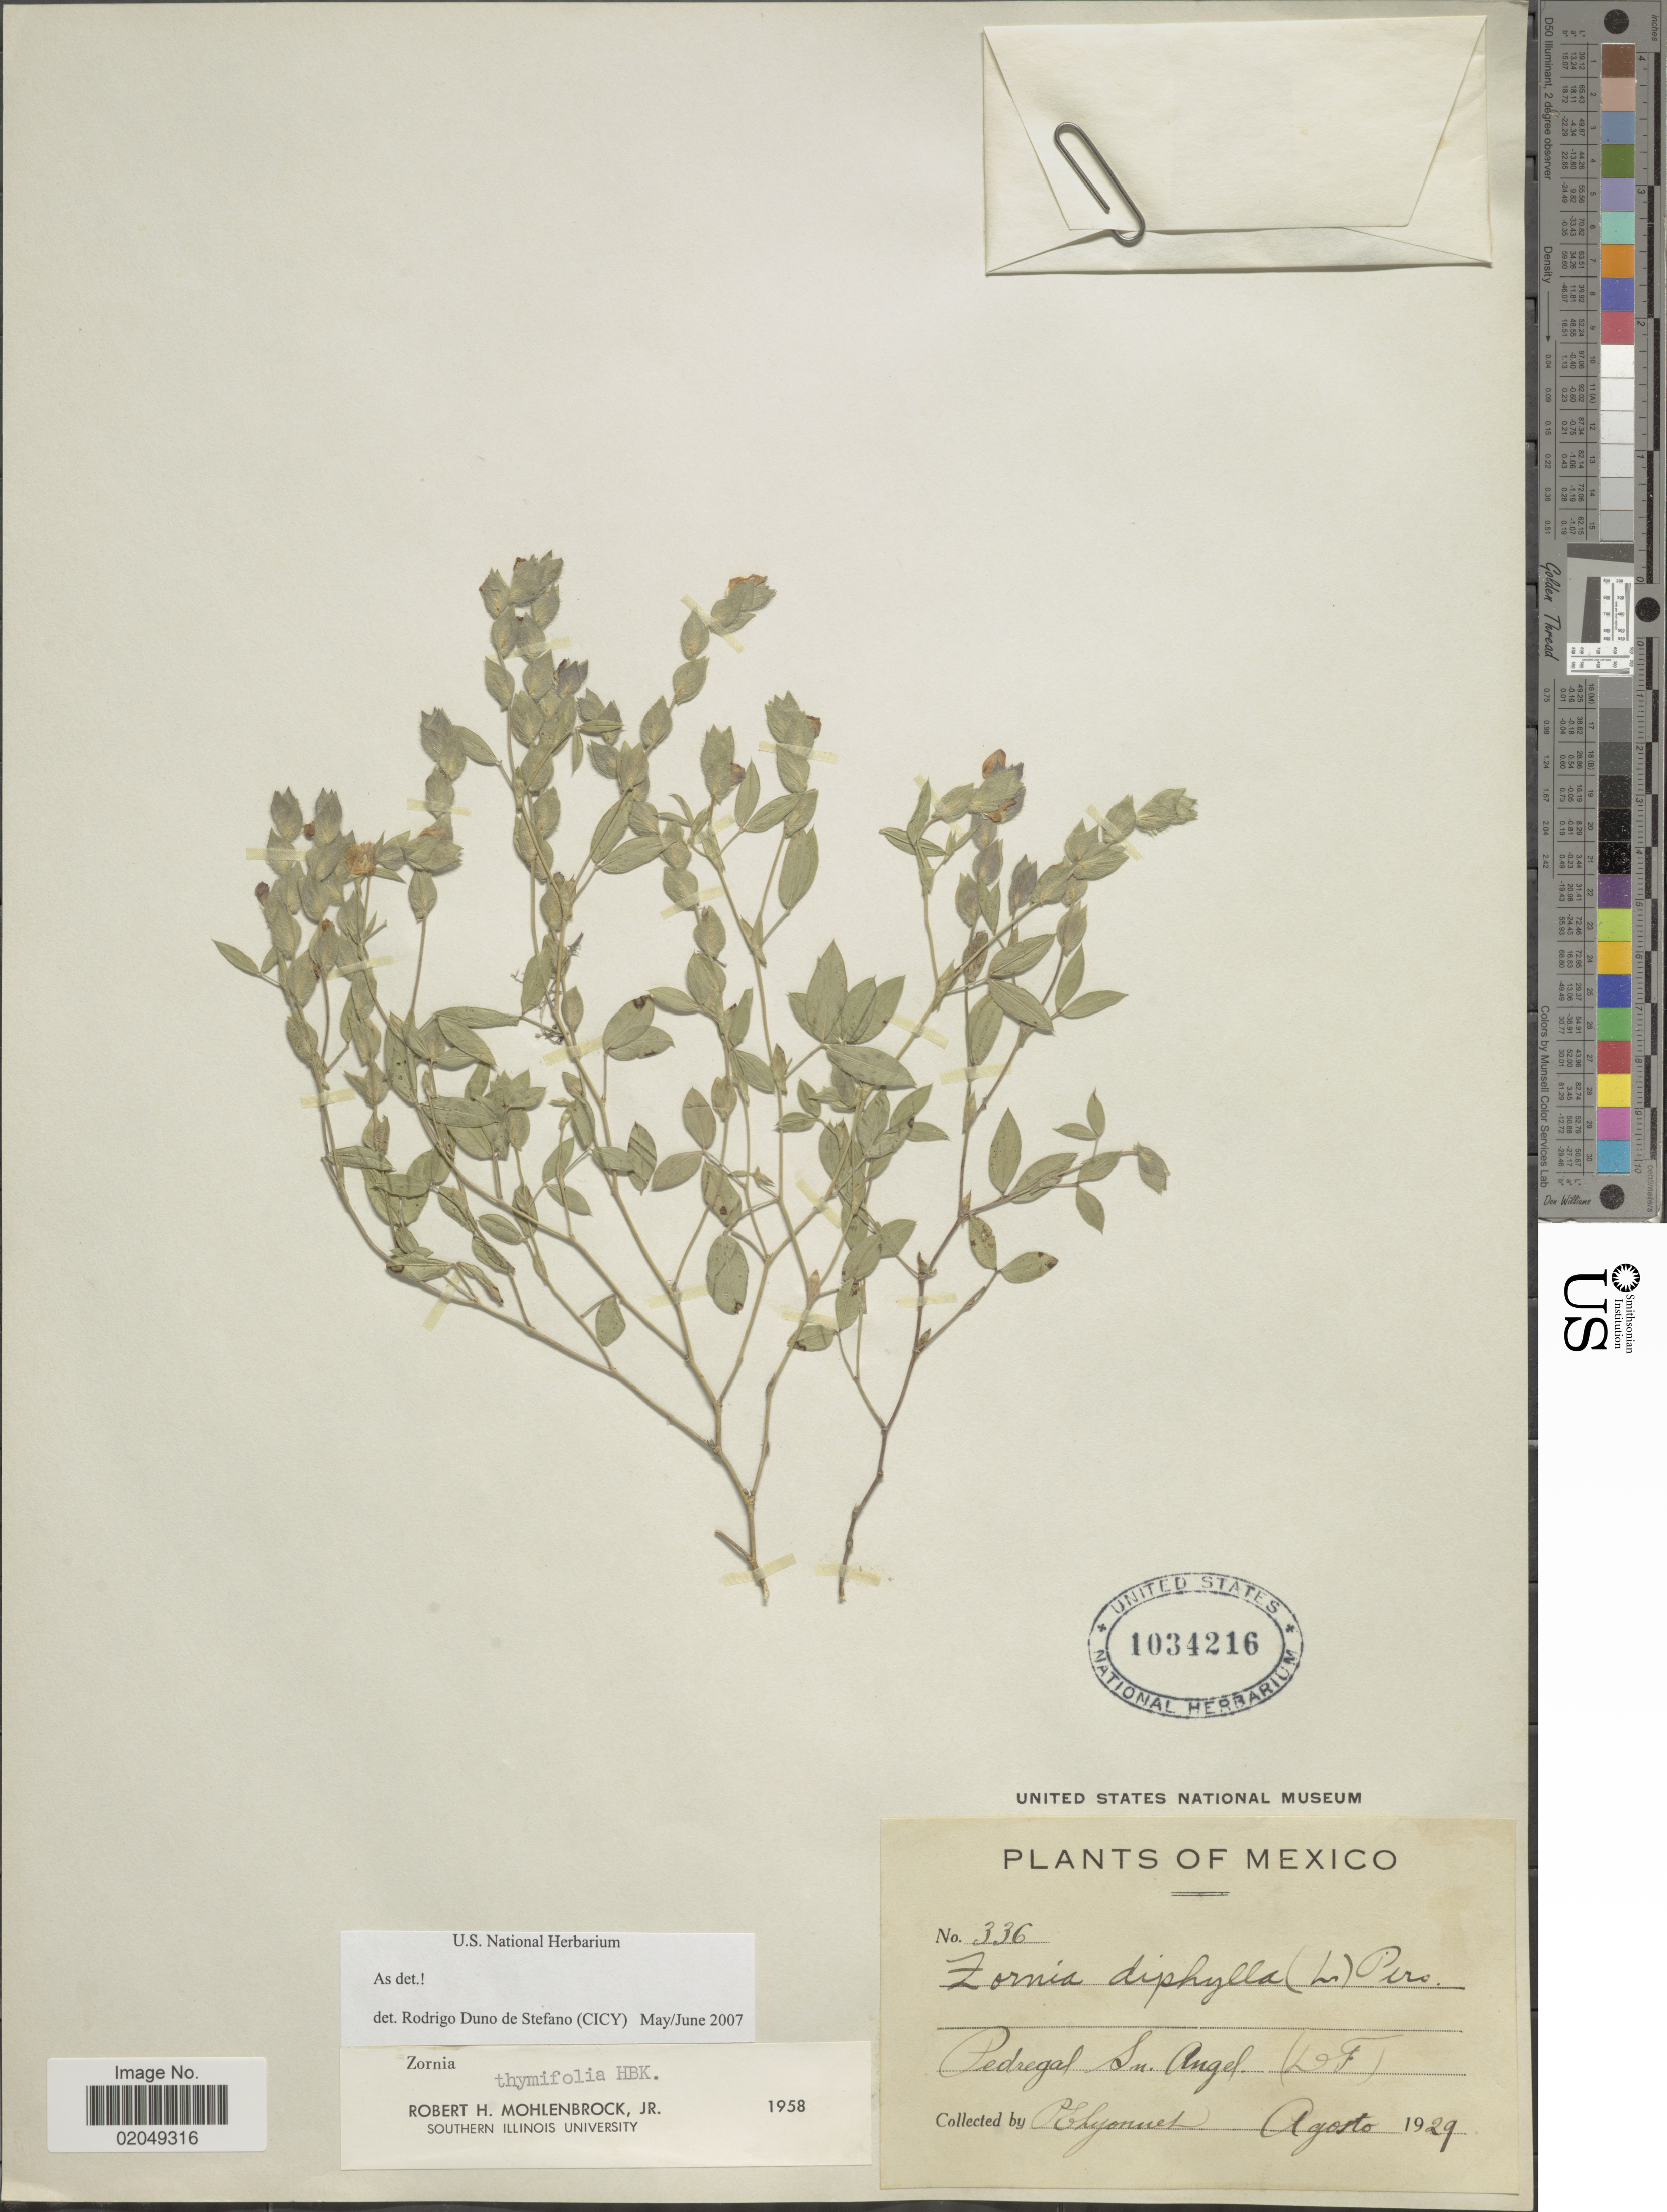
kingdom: Plantae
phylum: Tracheophyta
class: Magnoliopsida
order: Fabales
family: Fabaceae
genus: Zornia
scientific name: Zornia thymifolia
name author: Kunth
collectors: P. Lyonnet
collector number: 336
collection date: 1929-08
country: Mexico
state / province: Distrito Federal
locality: Pedregal San Angel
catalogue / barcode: US 1034216